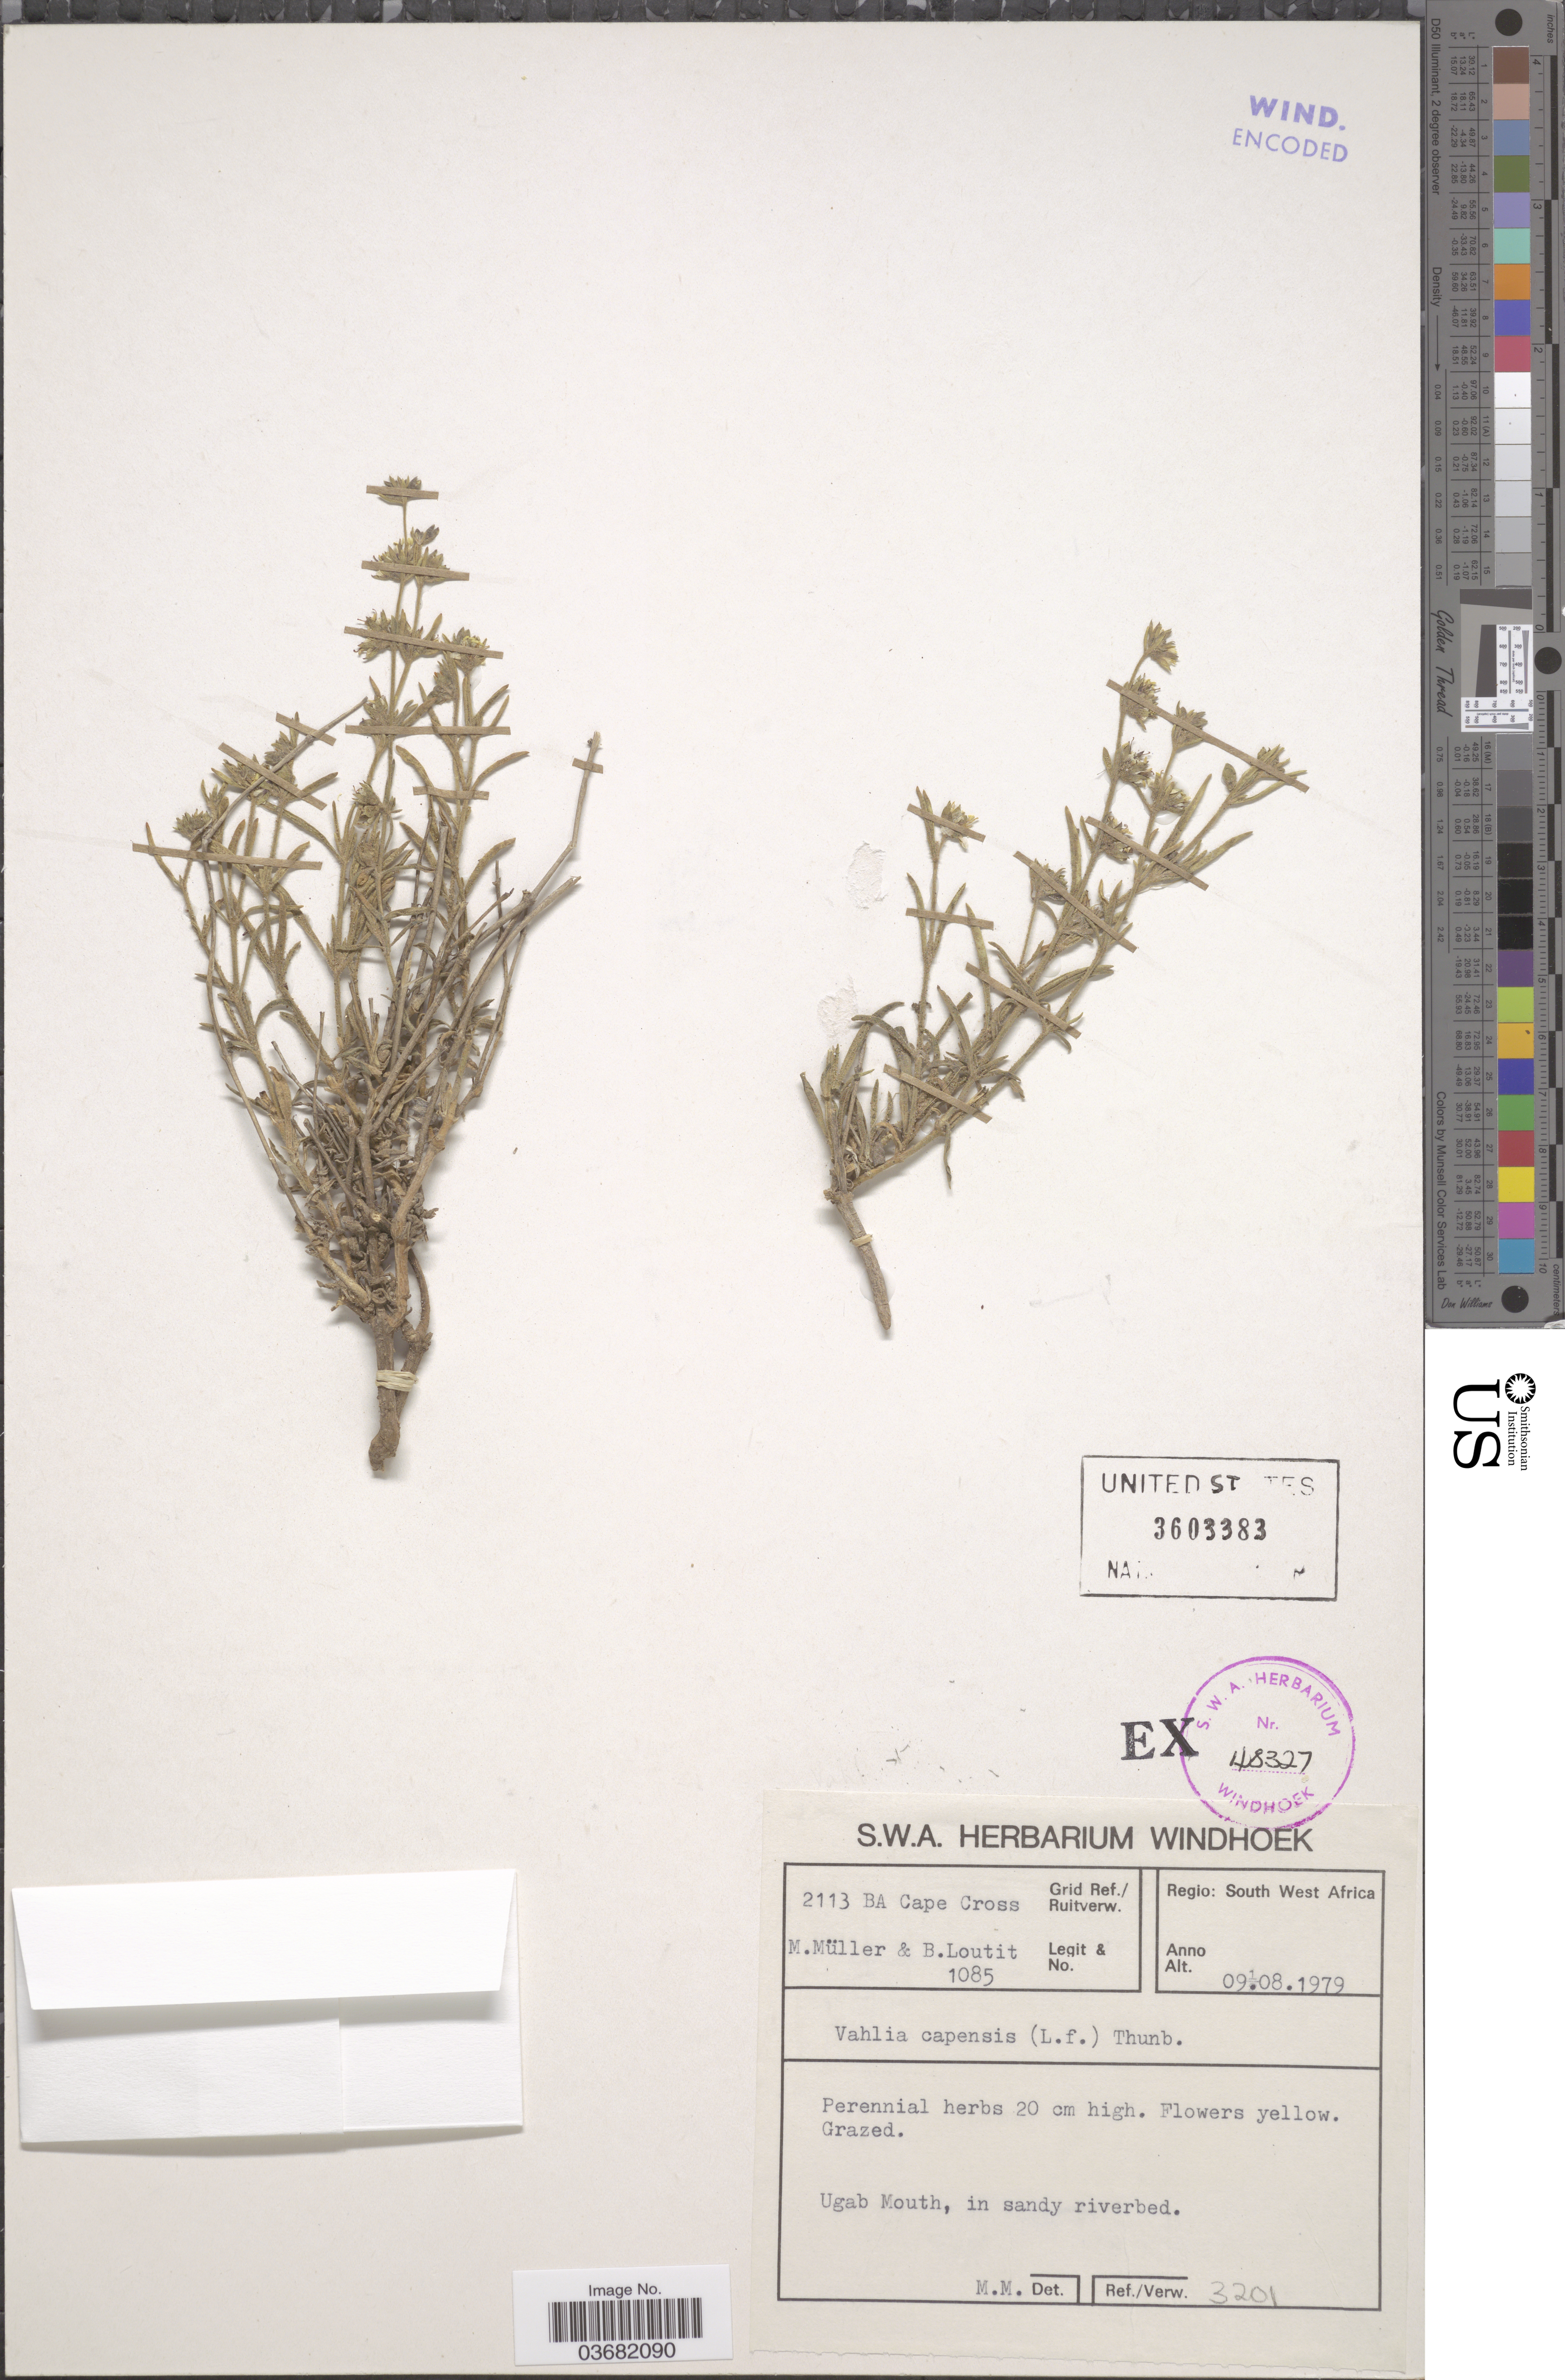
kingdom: Plantae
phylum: Tracheophyta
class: Magnoliopsida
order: Vahliales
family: Vahliaceae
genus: Vahlia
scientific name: Vahlia capensis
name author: (L. f.) Thunb.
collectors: M. Müller & B. Loutit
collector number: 1085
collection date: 1979-08-09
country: Namibia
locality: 2113 BA Cape Cross Grid Ref./Ruitverw. Regio: South West Africa. Ugab Mouth.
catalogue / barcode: US 3603383